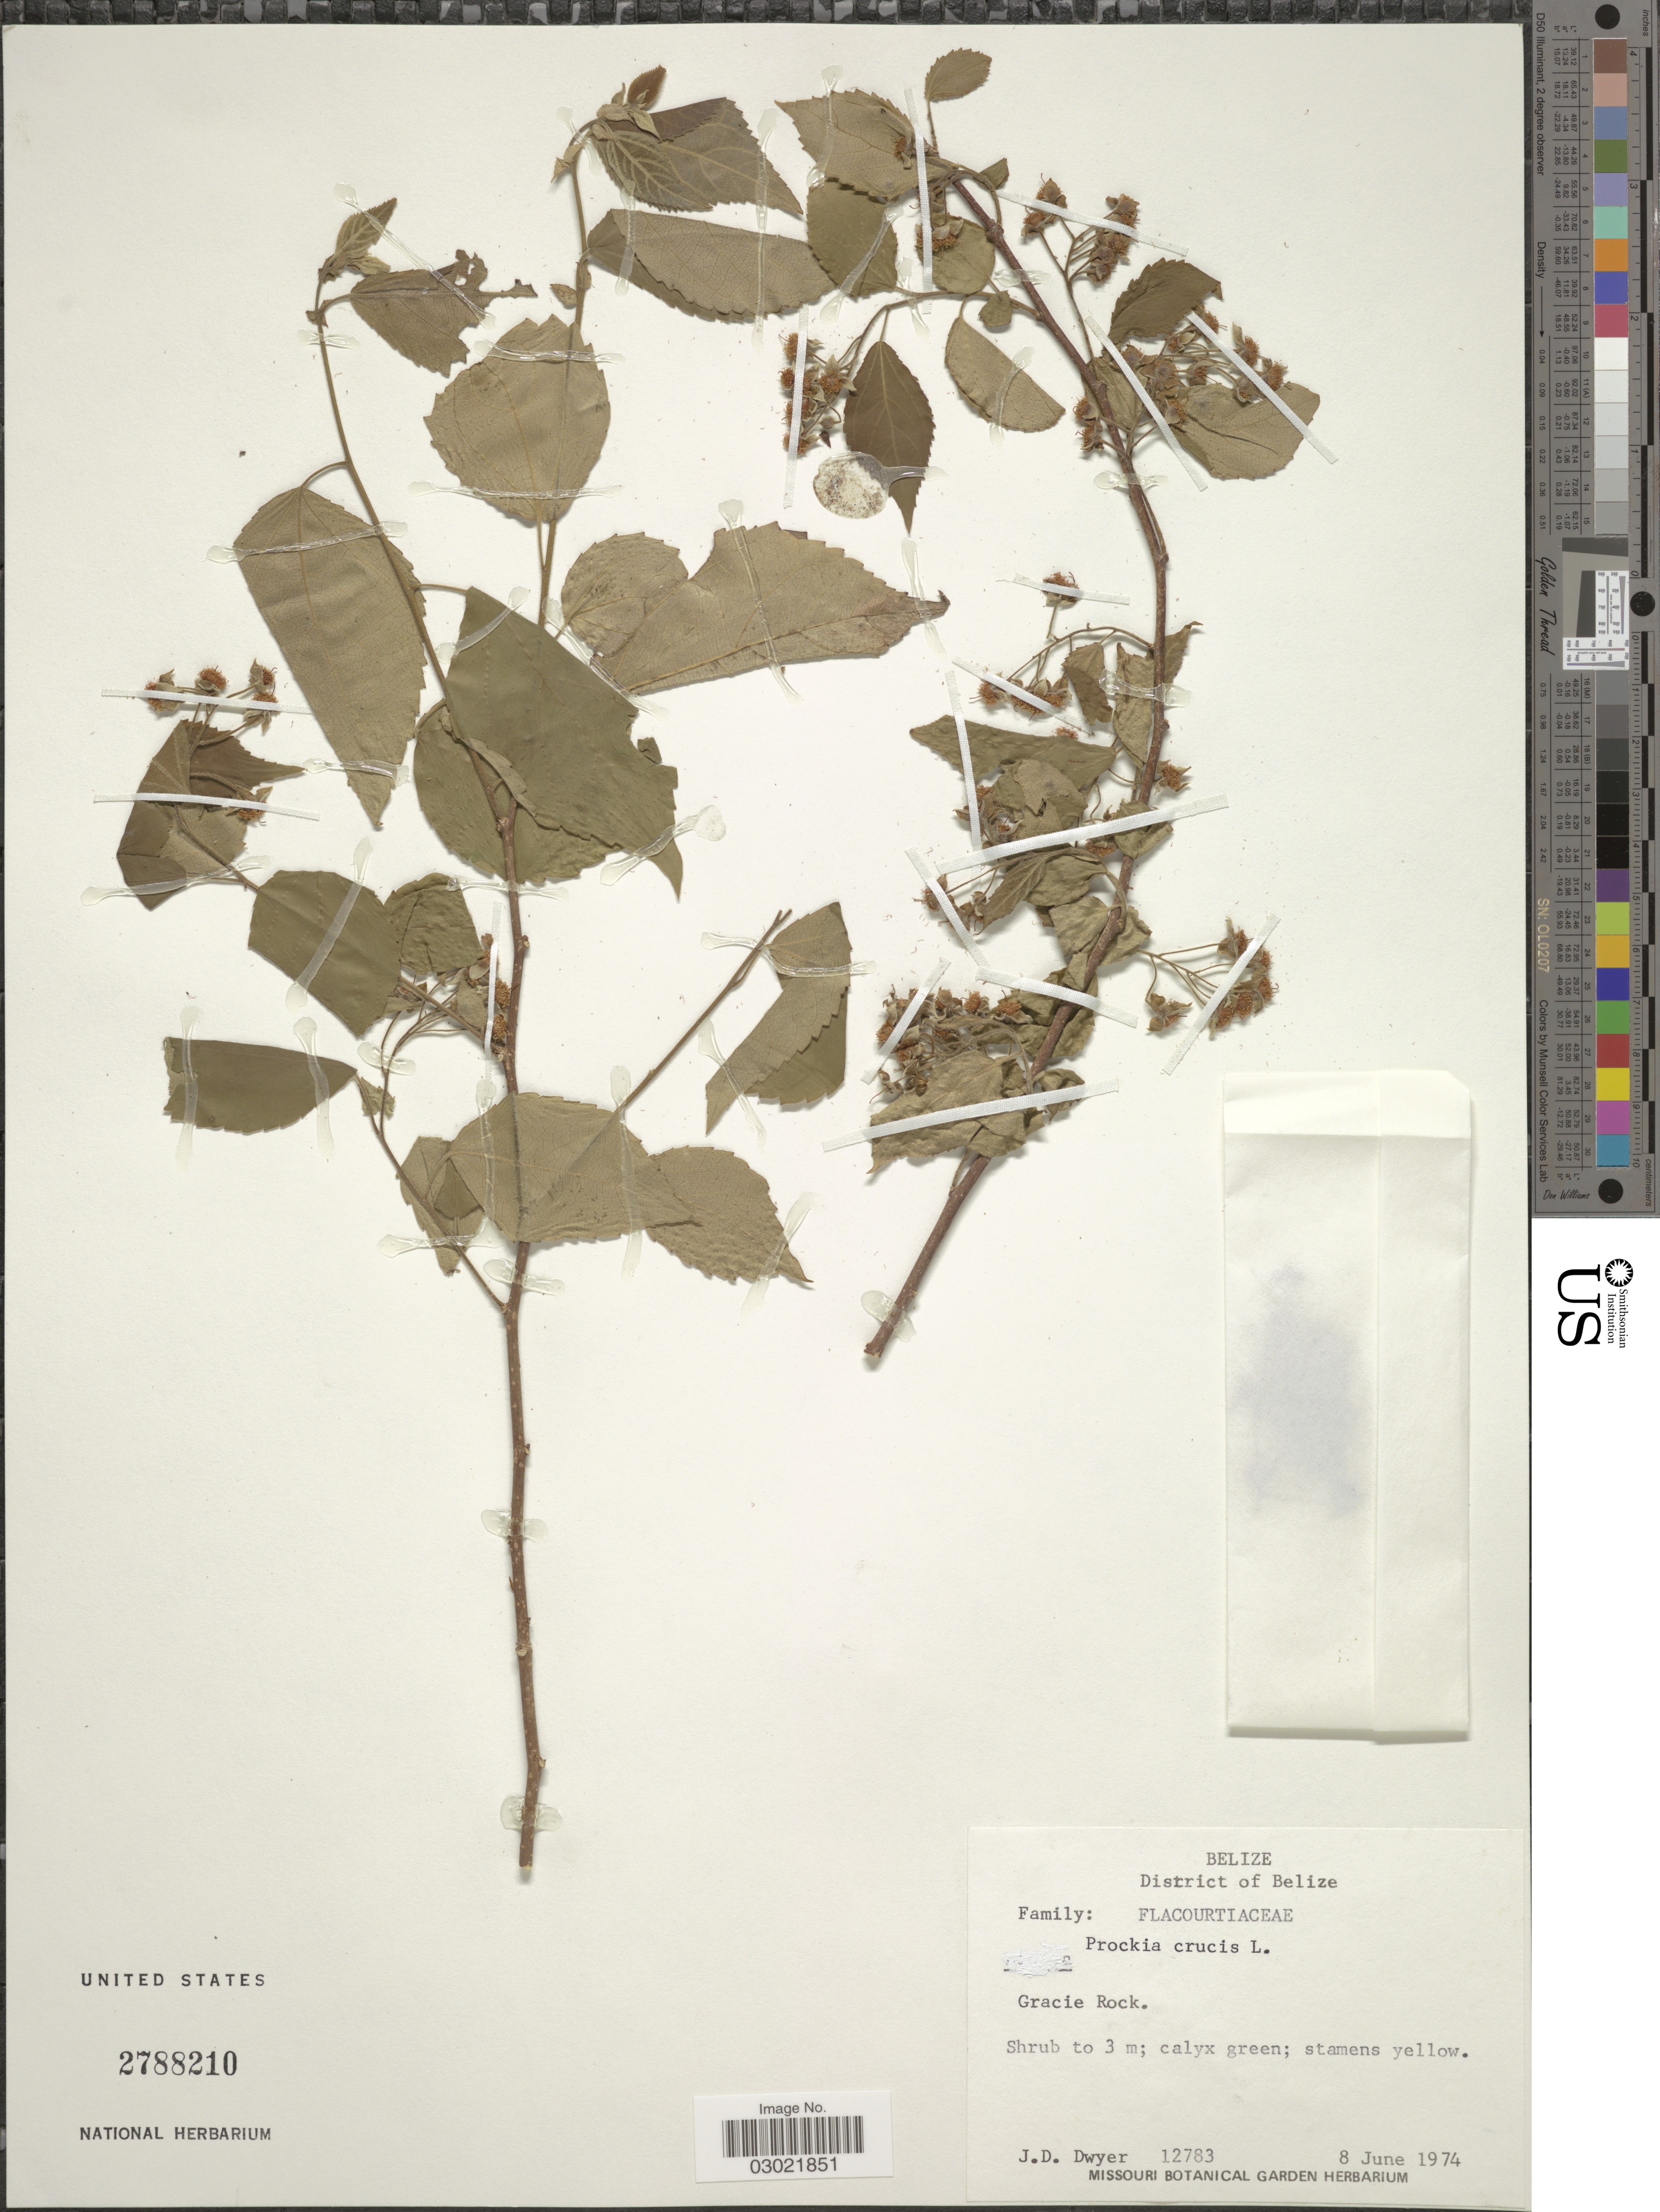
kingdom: Plantae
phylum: Tracheophyta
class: Magnoliopsida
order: Malpighiales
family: Salicaceae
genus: Prockia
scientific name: Prockia crucis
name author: P. Browne ex L.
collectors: J. D. Dwyer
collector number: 12783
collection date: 1974-06-08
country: Belize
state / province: Belize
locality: District of Belize. Gracie Rock.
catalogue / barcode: US 2788210